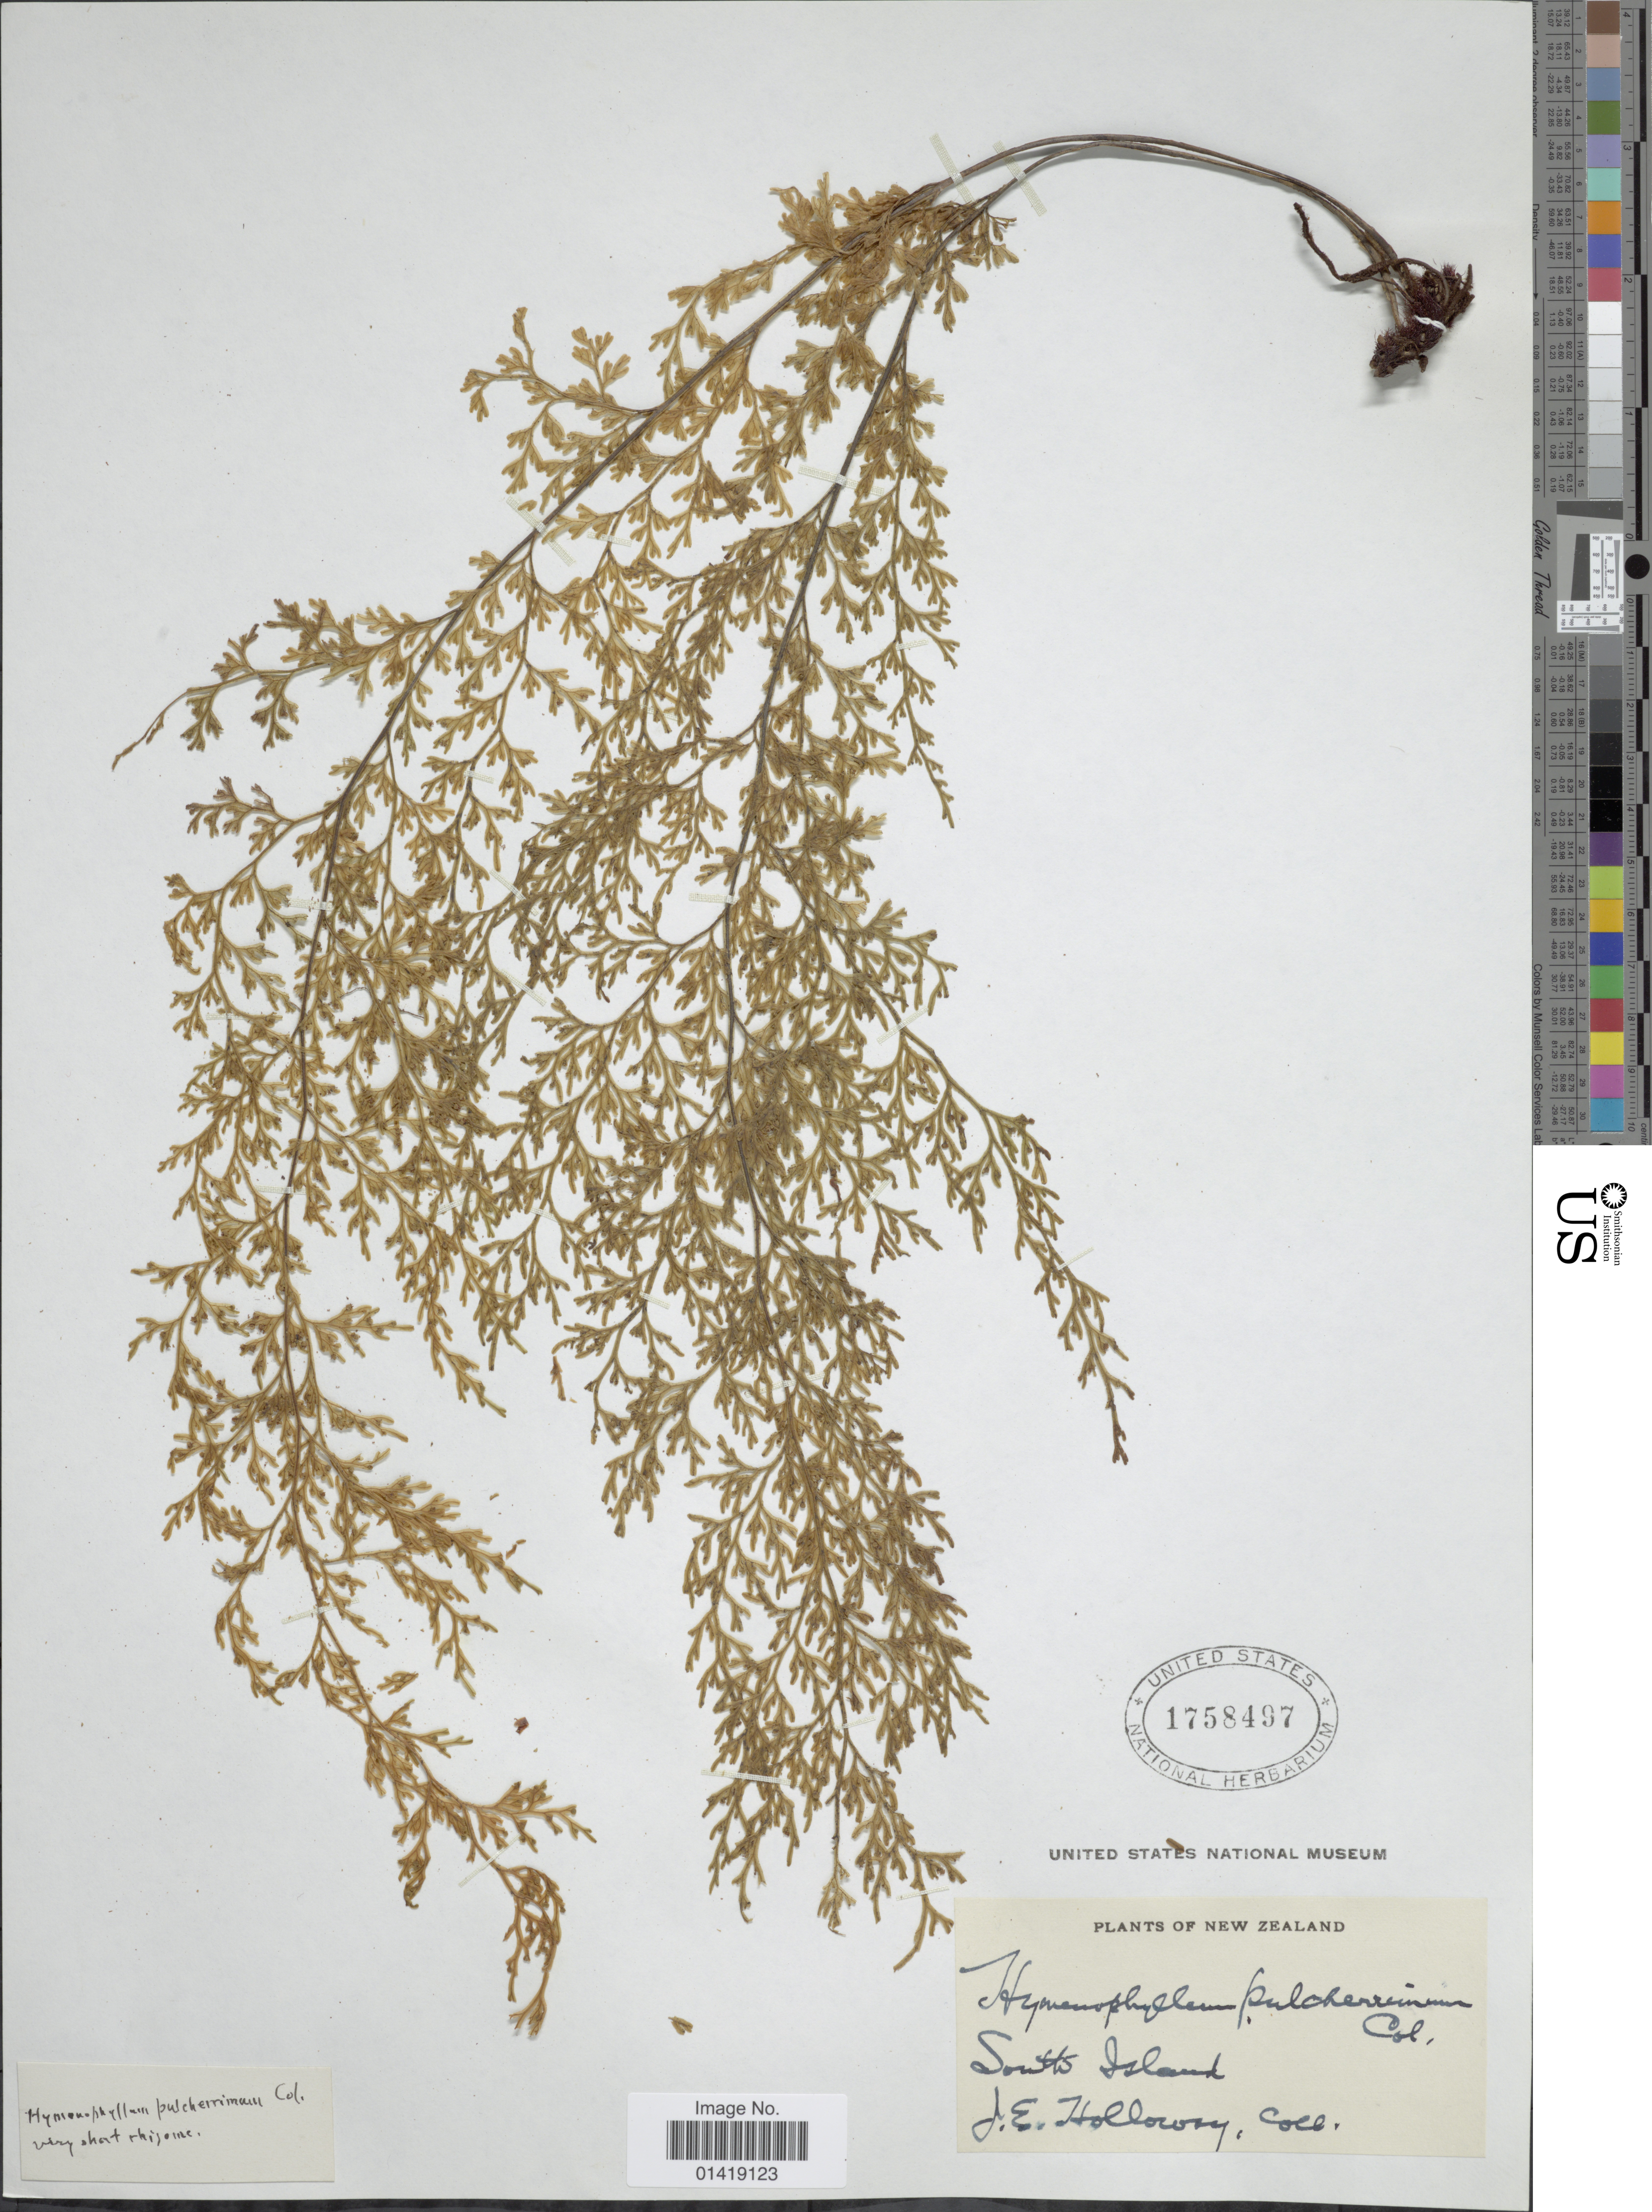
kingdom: Plantae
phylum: Tracheophyta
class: Polypodiopsida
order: Hymenophyllales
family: Hymenophyllaceae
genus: Hymenophyllum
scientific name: Hymenophyllum pulcherrimum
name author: Colenso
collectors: J. Holloway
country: New Zealand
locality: South Island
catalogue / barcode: US 1758497